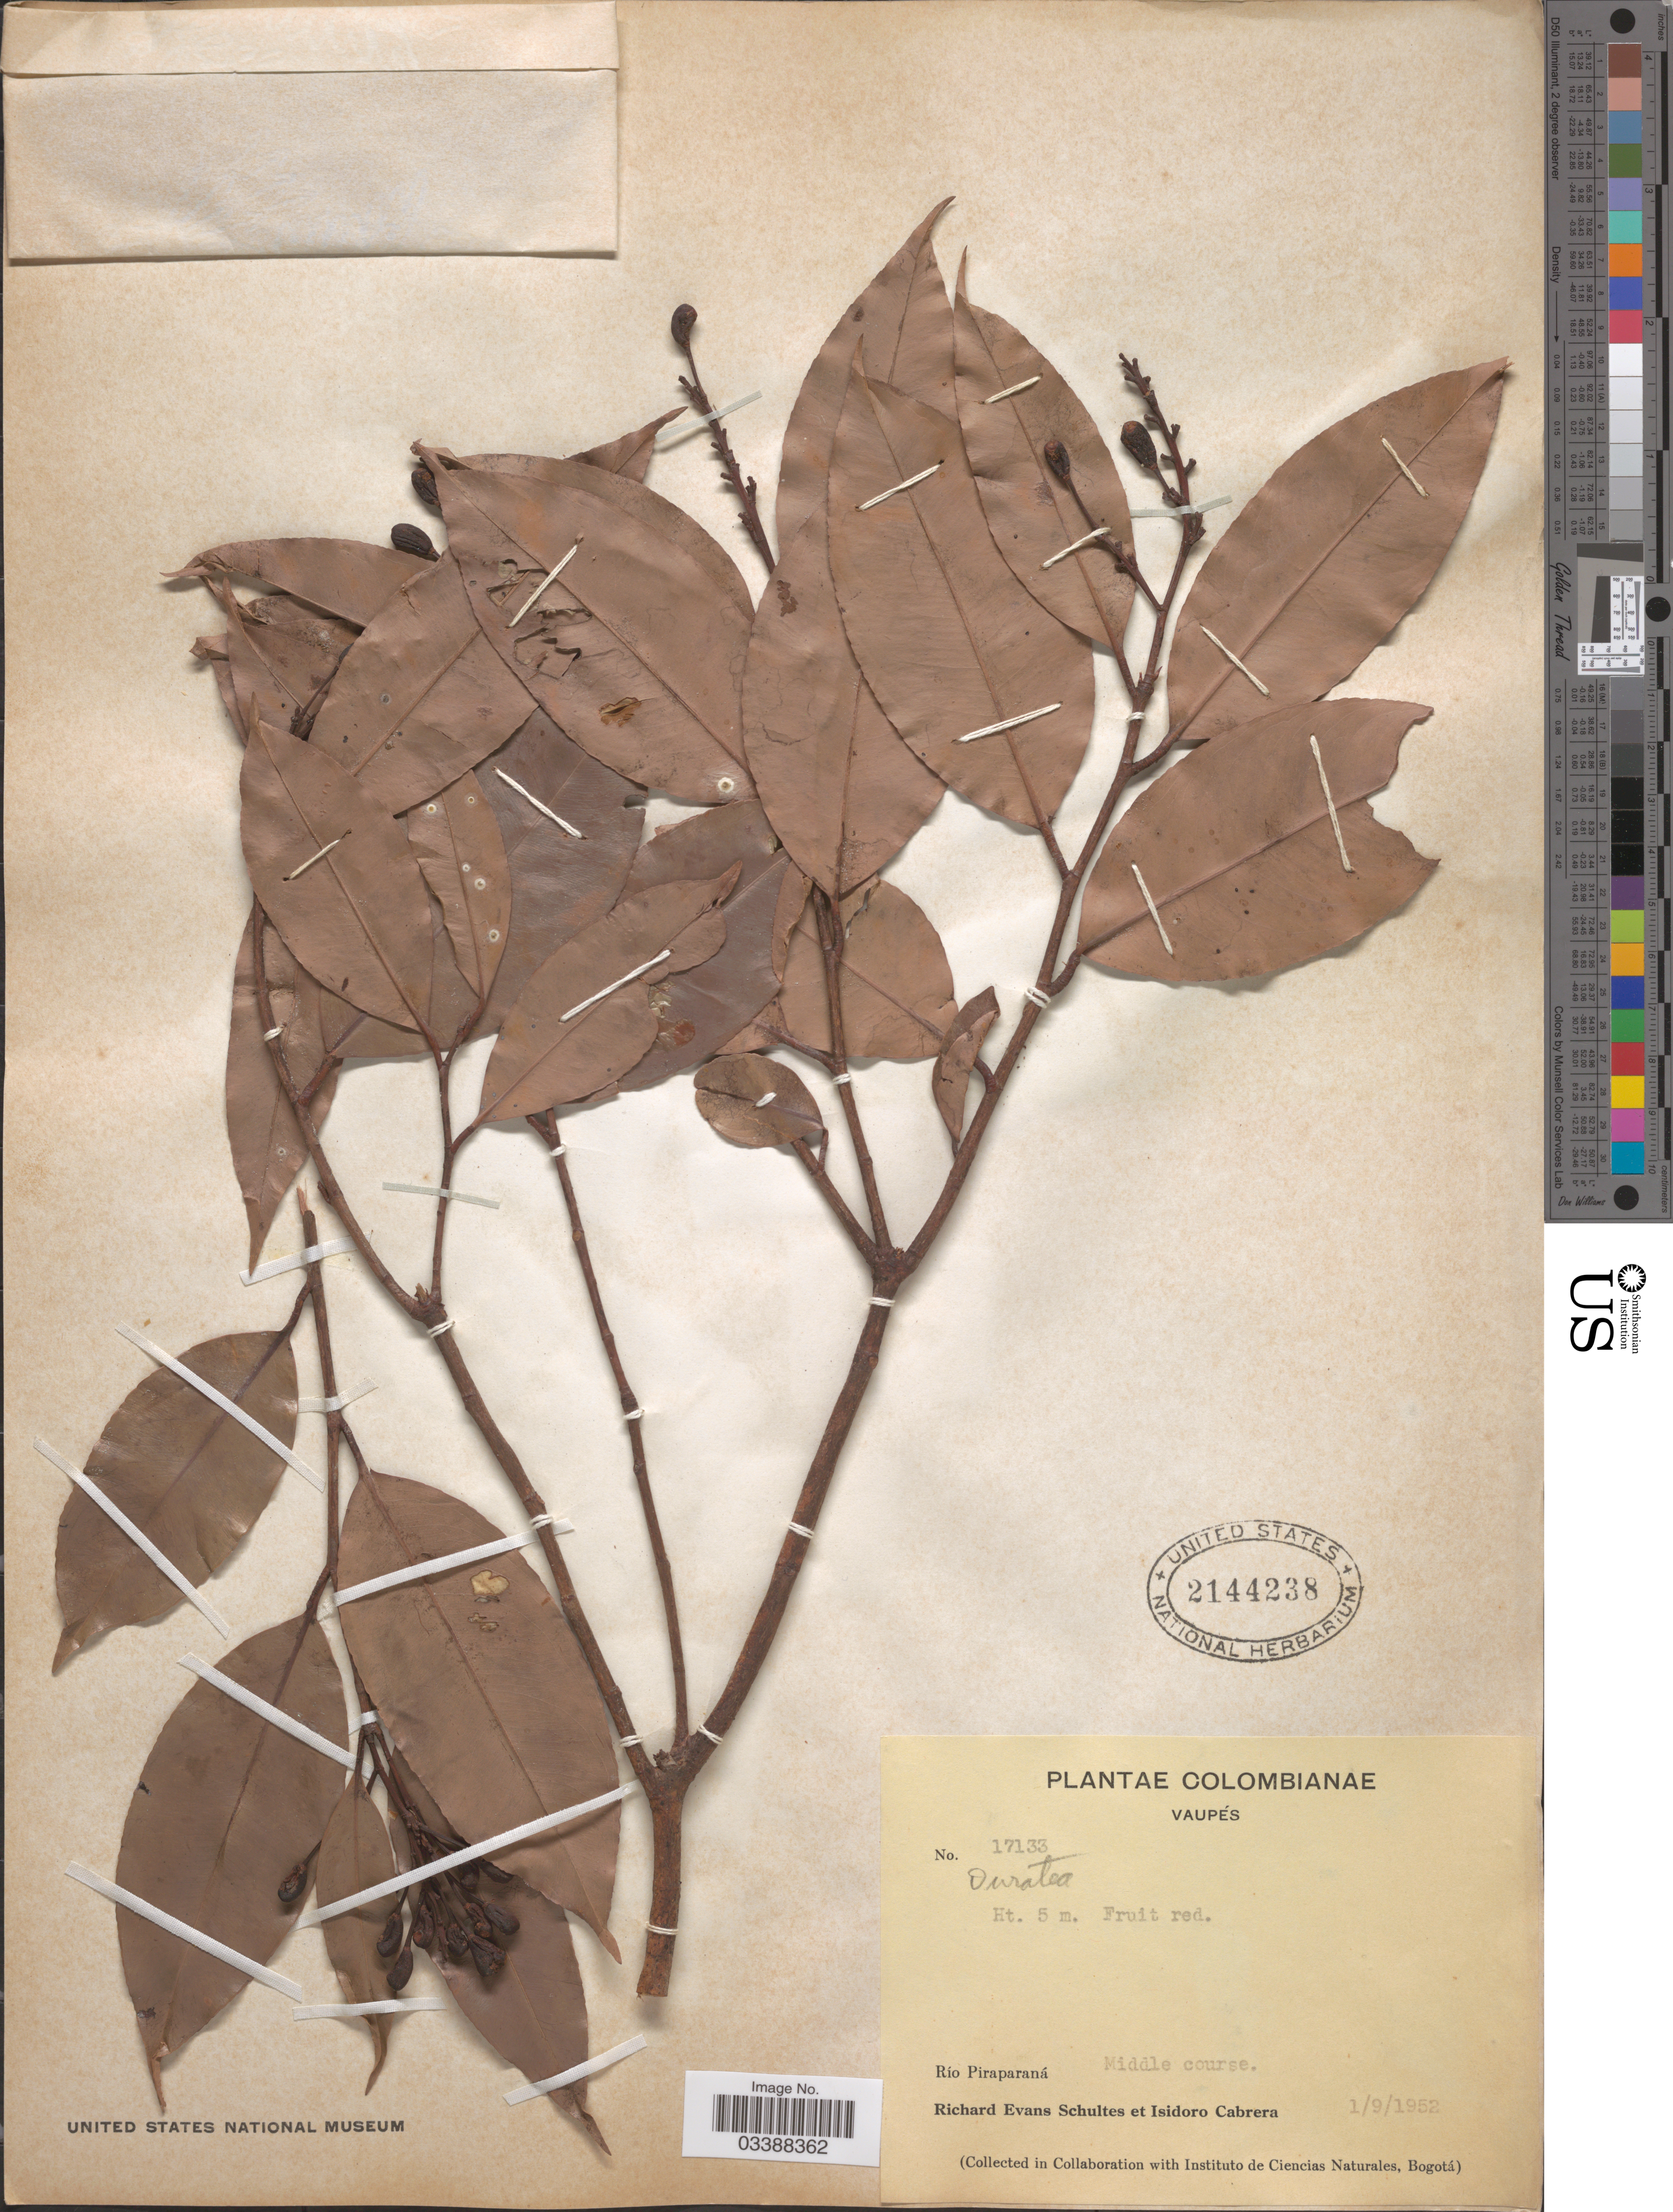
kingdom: Plantae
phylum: Tracheophyta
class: Magnoliopsida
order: Malpighiales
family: Ochnaceae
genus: Ouratea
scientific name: Ouratea sp.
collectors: R. E. Schultes & I. Cabrera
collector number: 17133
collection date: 1952-09-01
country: Colombia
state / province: Vaupés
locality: Río Piraparaná. Middle course.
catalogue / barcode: US 2144238